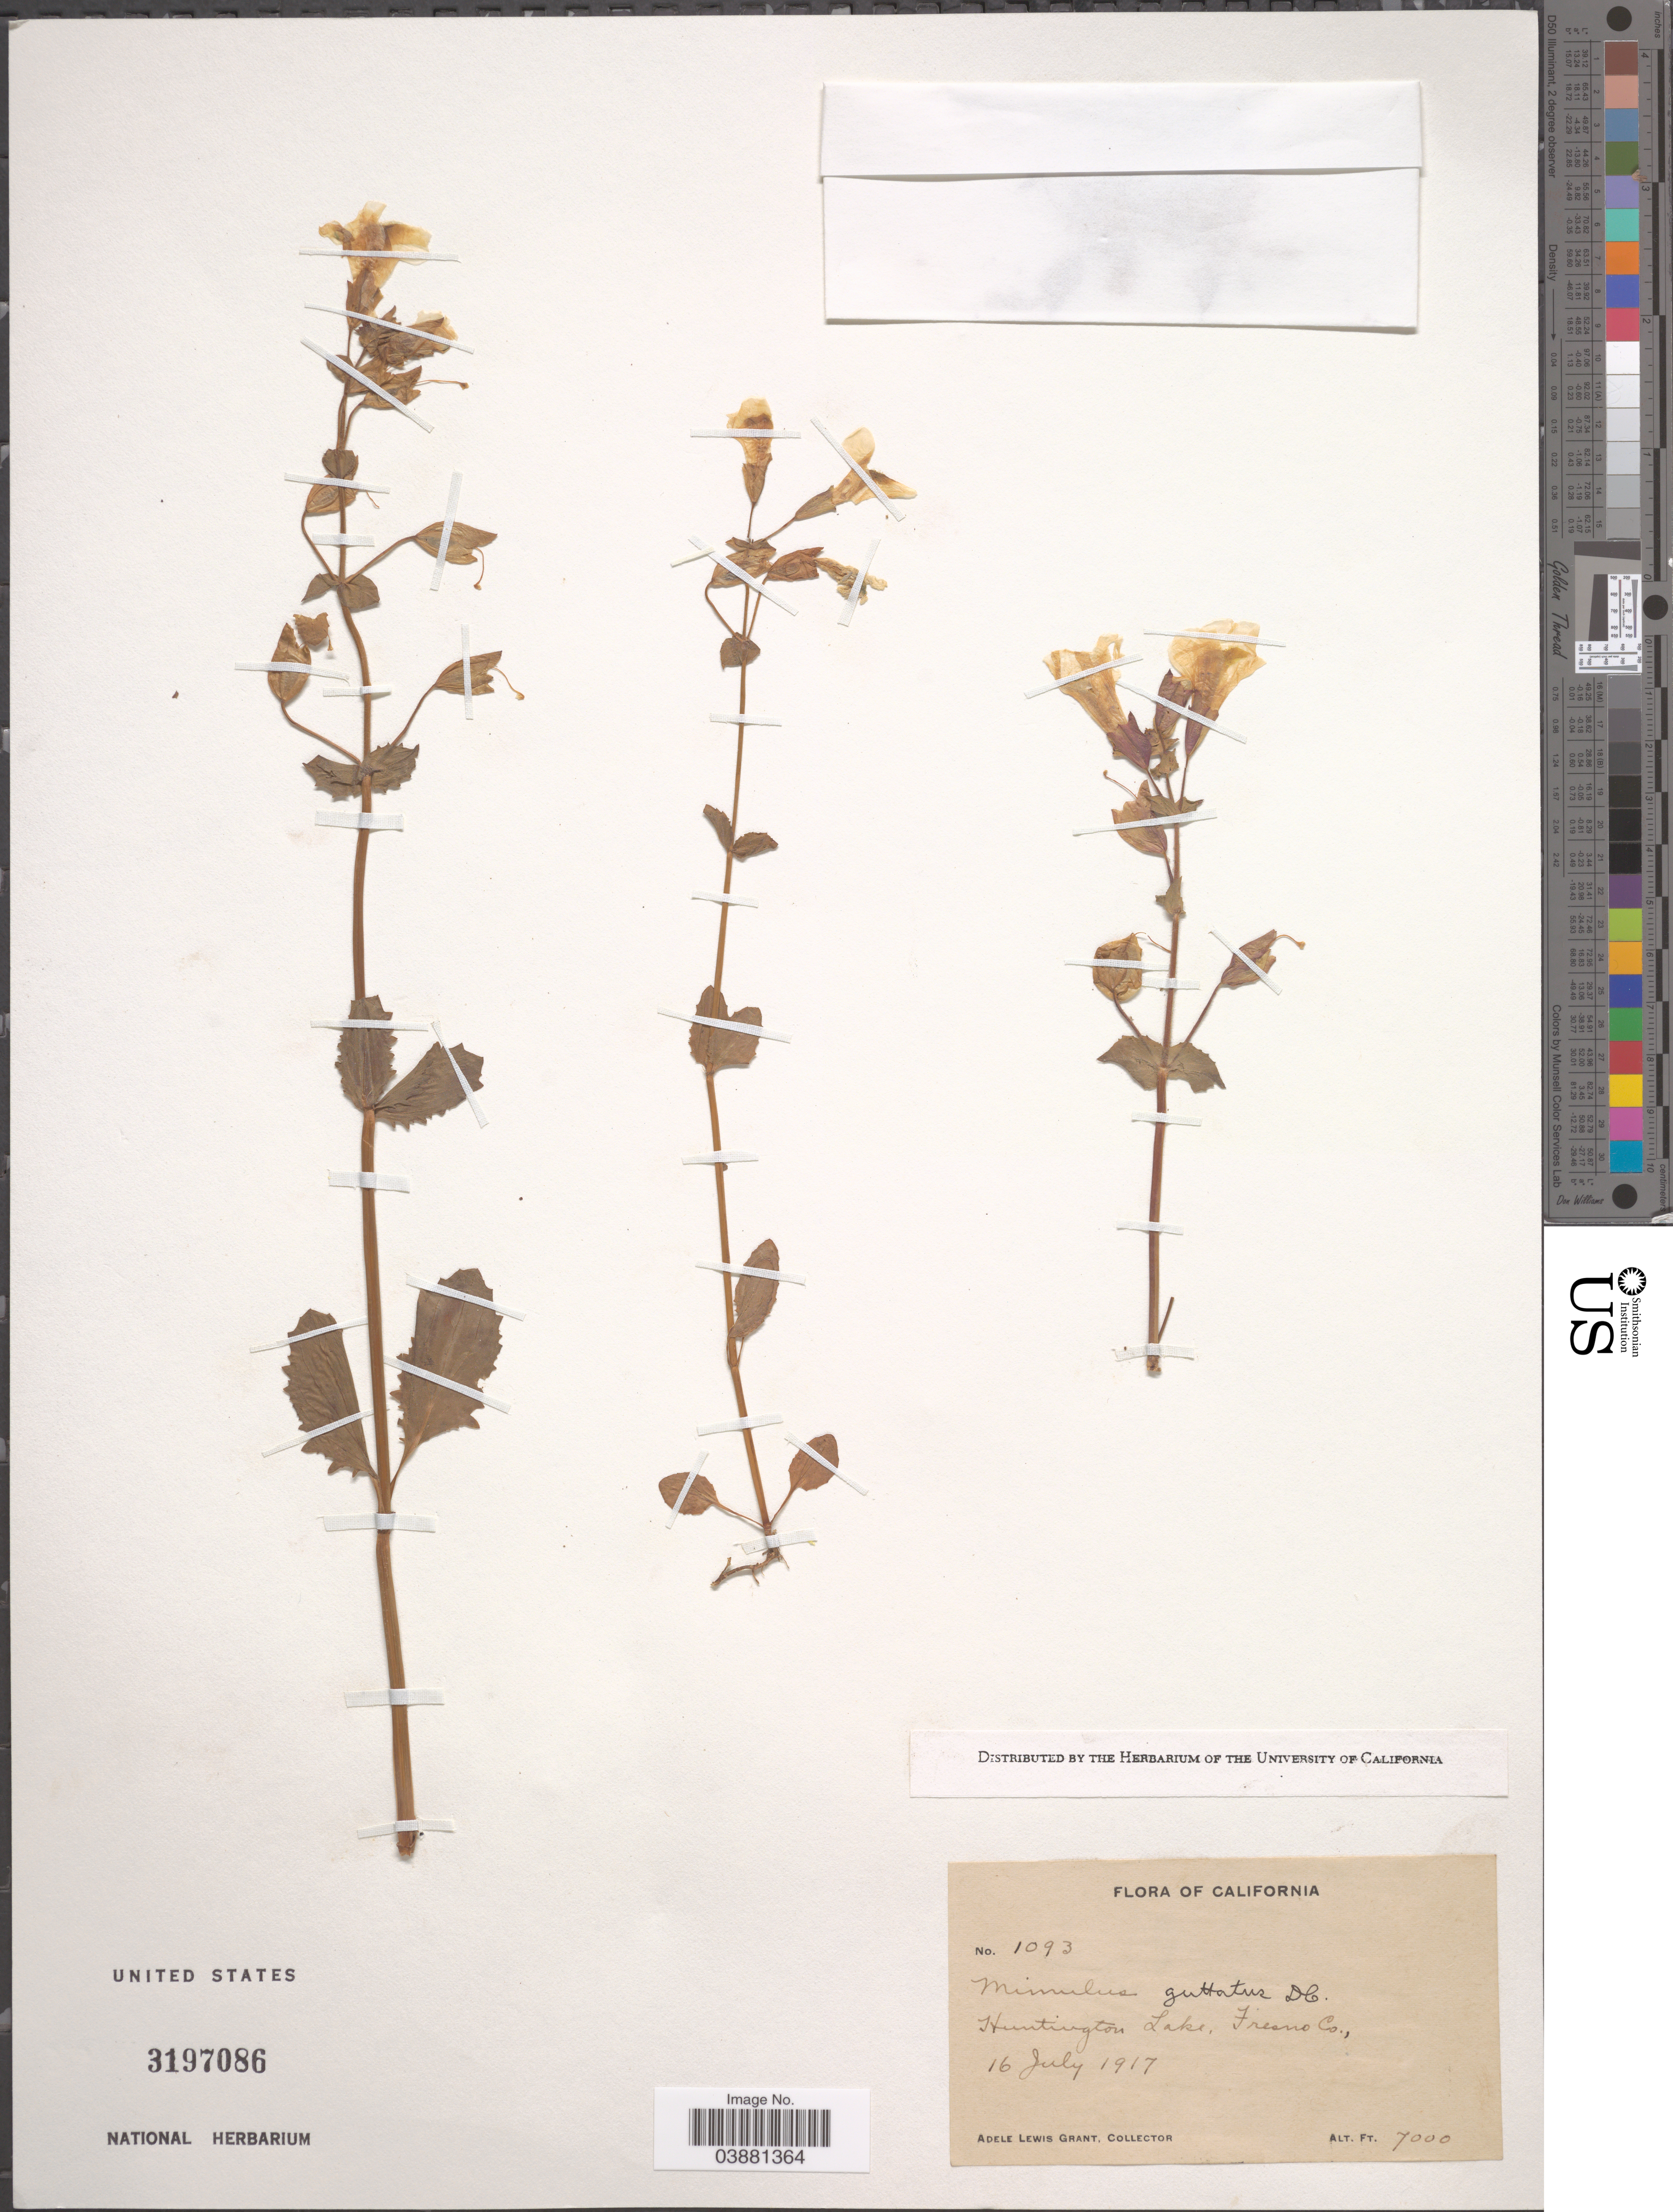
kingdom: Plantae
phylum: Tracheophyta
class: Magnoliopsida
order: Lamiales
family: Phrymaceae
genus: Mimulus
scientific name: Mimulus guttatus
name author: DC.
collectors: A. L. Grant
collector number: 1093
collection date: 1917-07-16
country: United States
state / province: California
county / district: Fresno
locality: Huntington Lake, Fresno Co.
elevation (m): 2134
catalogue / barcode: US 3197086